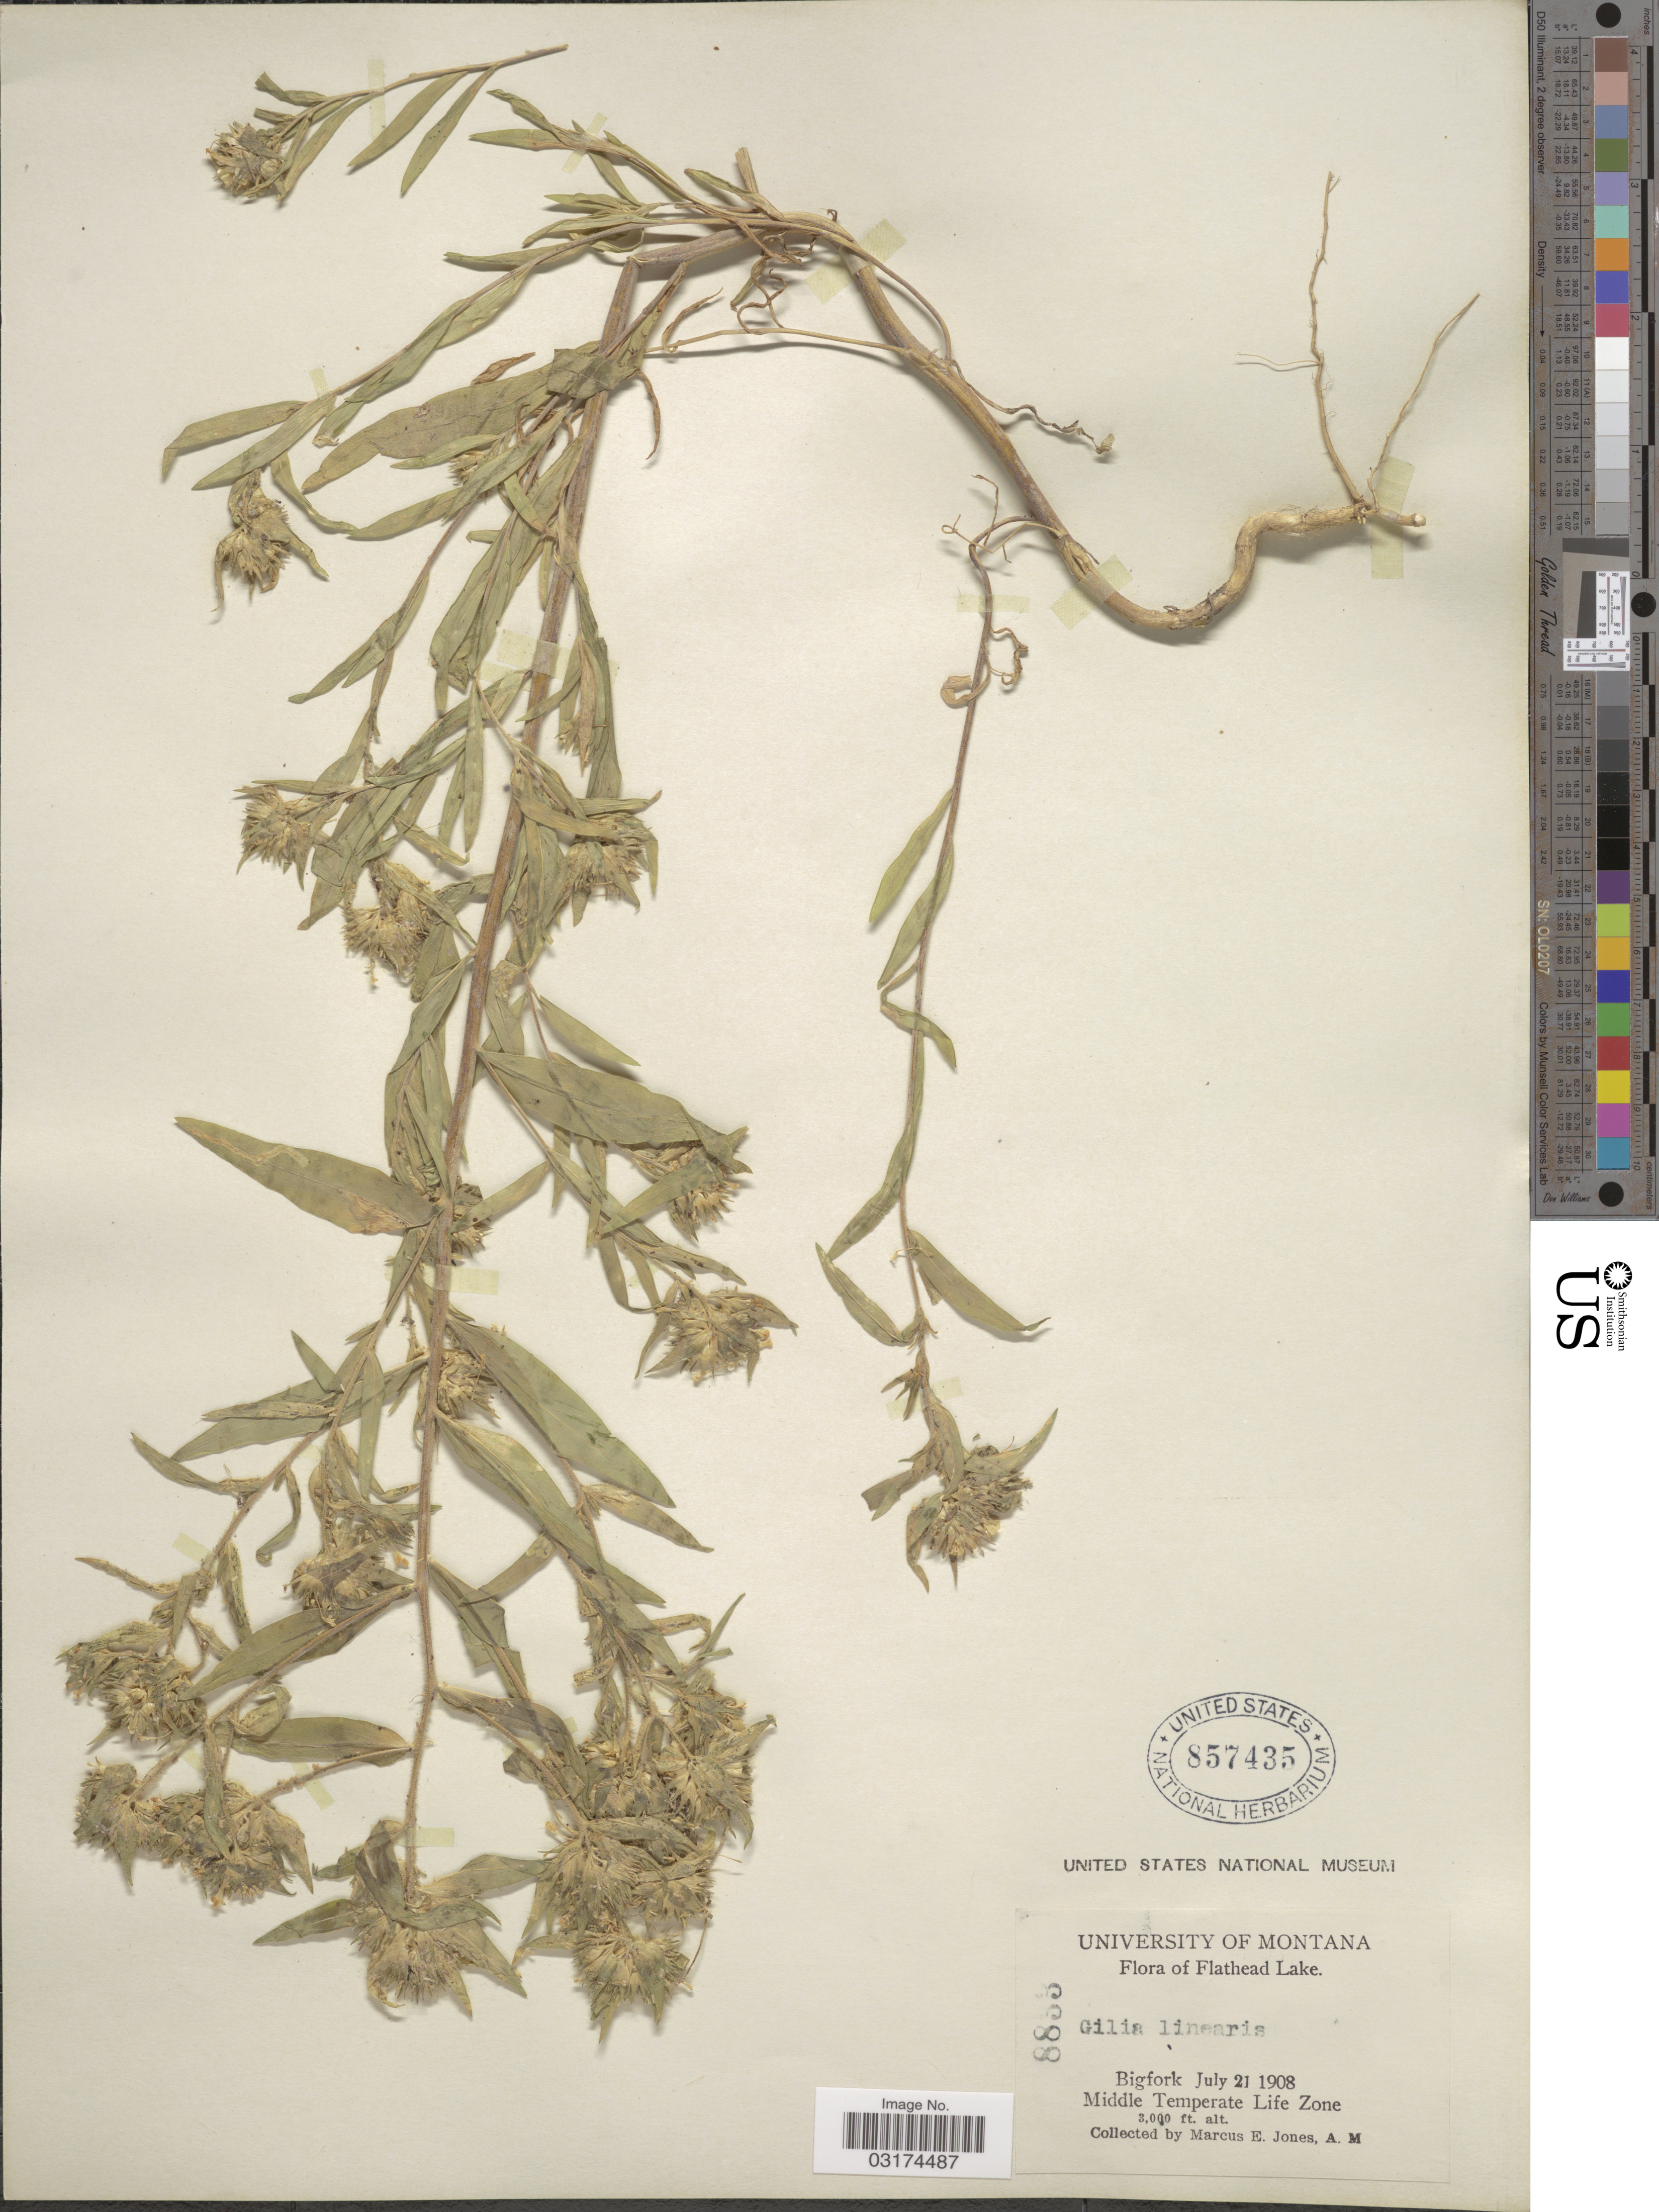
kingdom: Plantae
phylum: Tracheophyta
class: Magnoliopsida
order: Ericales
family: Polemoniaceae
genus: Collomia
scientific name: Collomia linearis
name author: Nutt.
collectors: M. E. Jones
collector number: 8833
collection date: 1908-07-21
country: United States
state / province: Montana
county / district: Lake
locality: Bigfork. Middle Temperate Life Zone. Flathead Lake.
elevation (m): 914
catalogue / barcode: US 857435